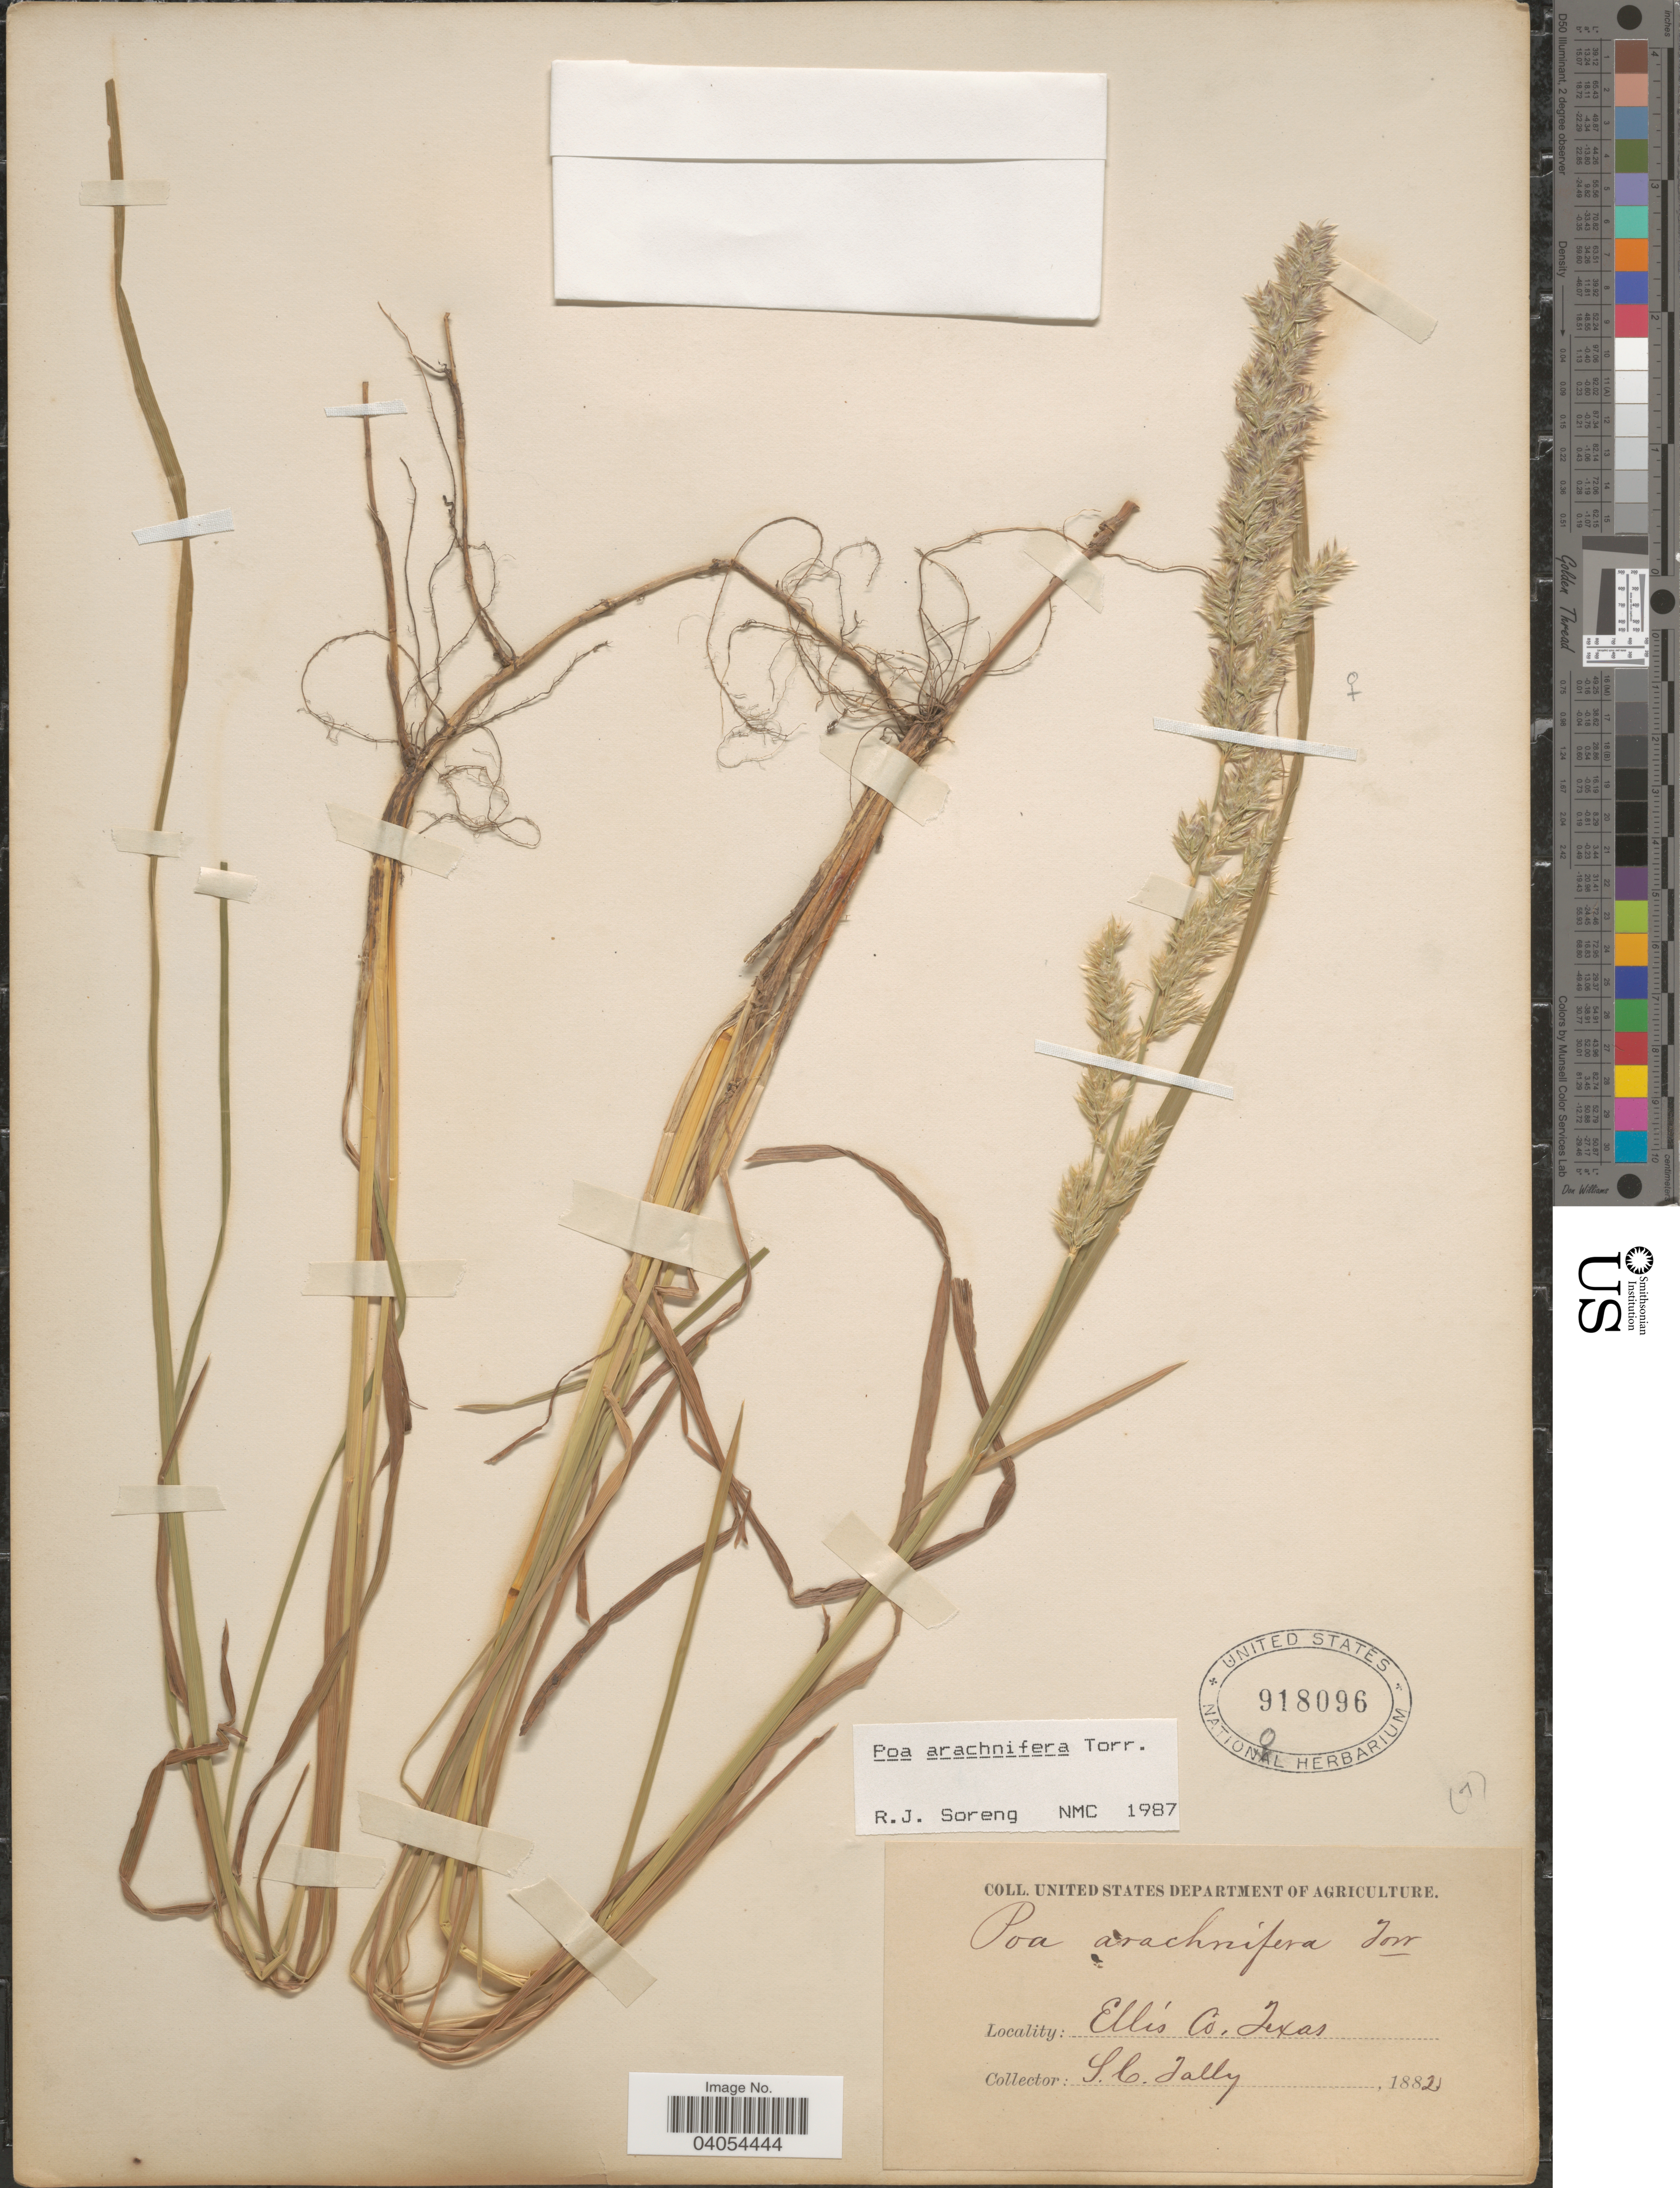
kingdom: Plantae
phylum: Tracheophyta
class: Liliopsida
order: Poales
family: Poaceae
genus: Poa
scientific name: Poa arachnifera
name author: Torr.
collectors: S. Jally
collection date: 1882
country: United States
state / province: Texas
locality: Ellis Co.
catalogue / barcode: US 918096